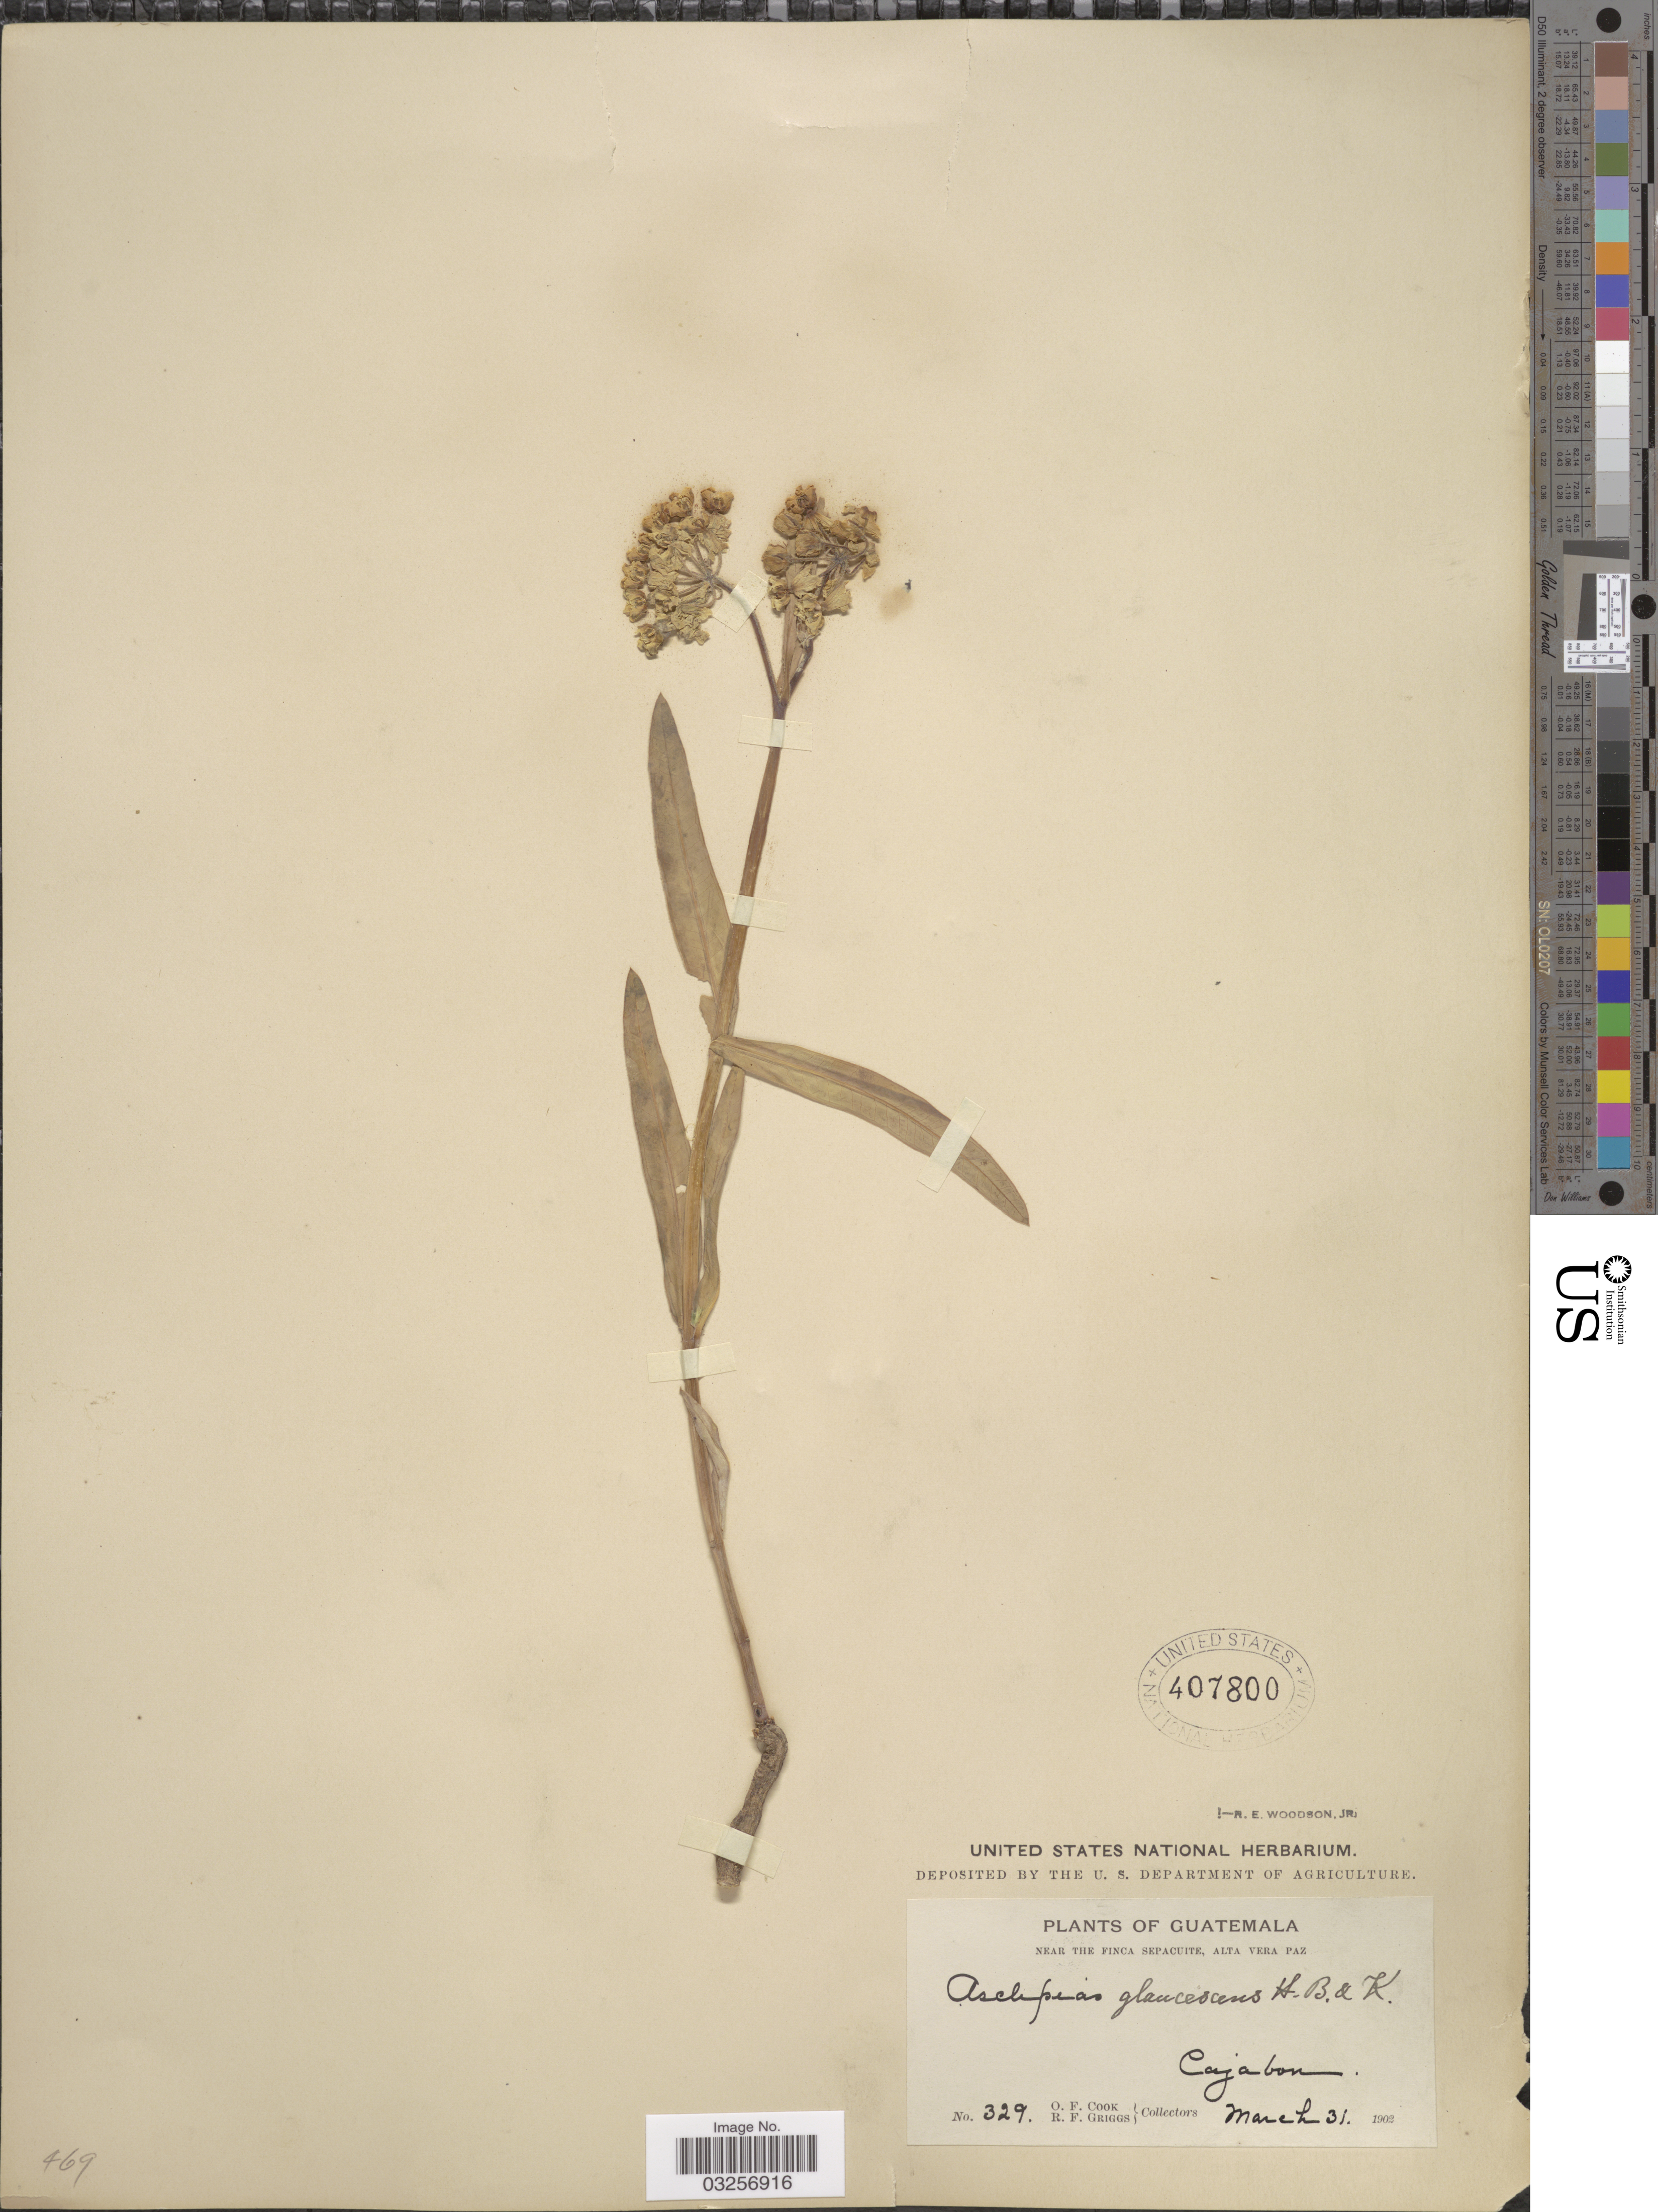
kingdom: Plantae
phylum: Tracheophyta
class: Magnoliopsida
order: Gentianales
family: Apocynaceae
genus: Asclepias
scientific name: Asclepias glaucescens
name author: Kunth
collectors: O. F. Cook & R. F. Griggs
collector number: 329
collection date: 1902-03-31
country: Guatemala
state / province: Alta Verapaz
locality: Near the Finca Sepacuite. Cajabon.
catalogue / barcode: US 407800